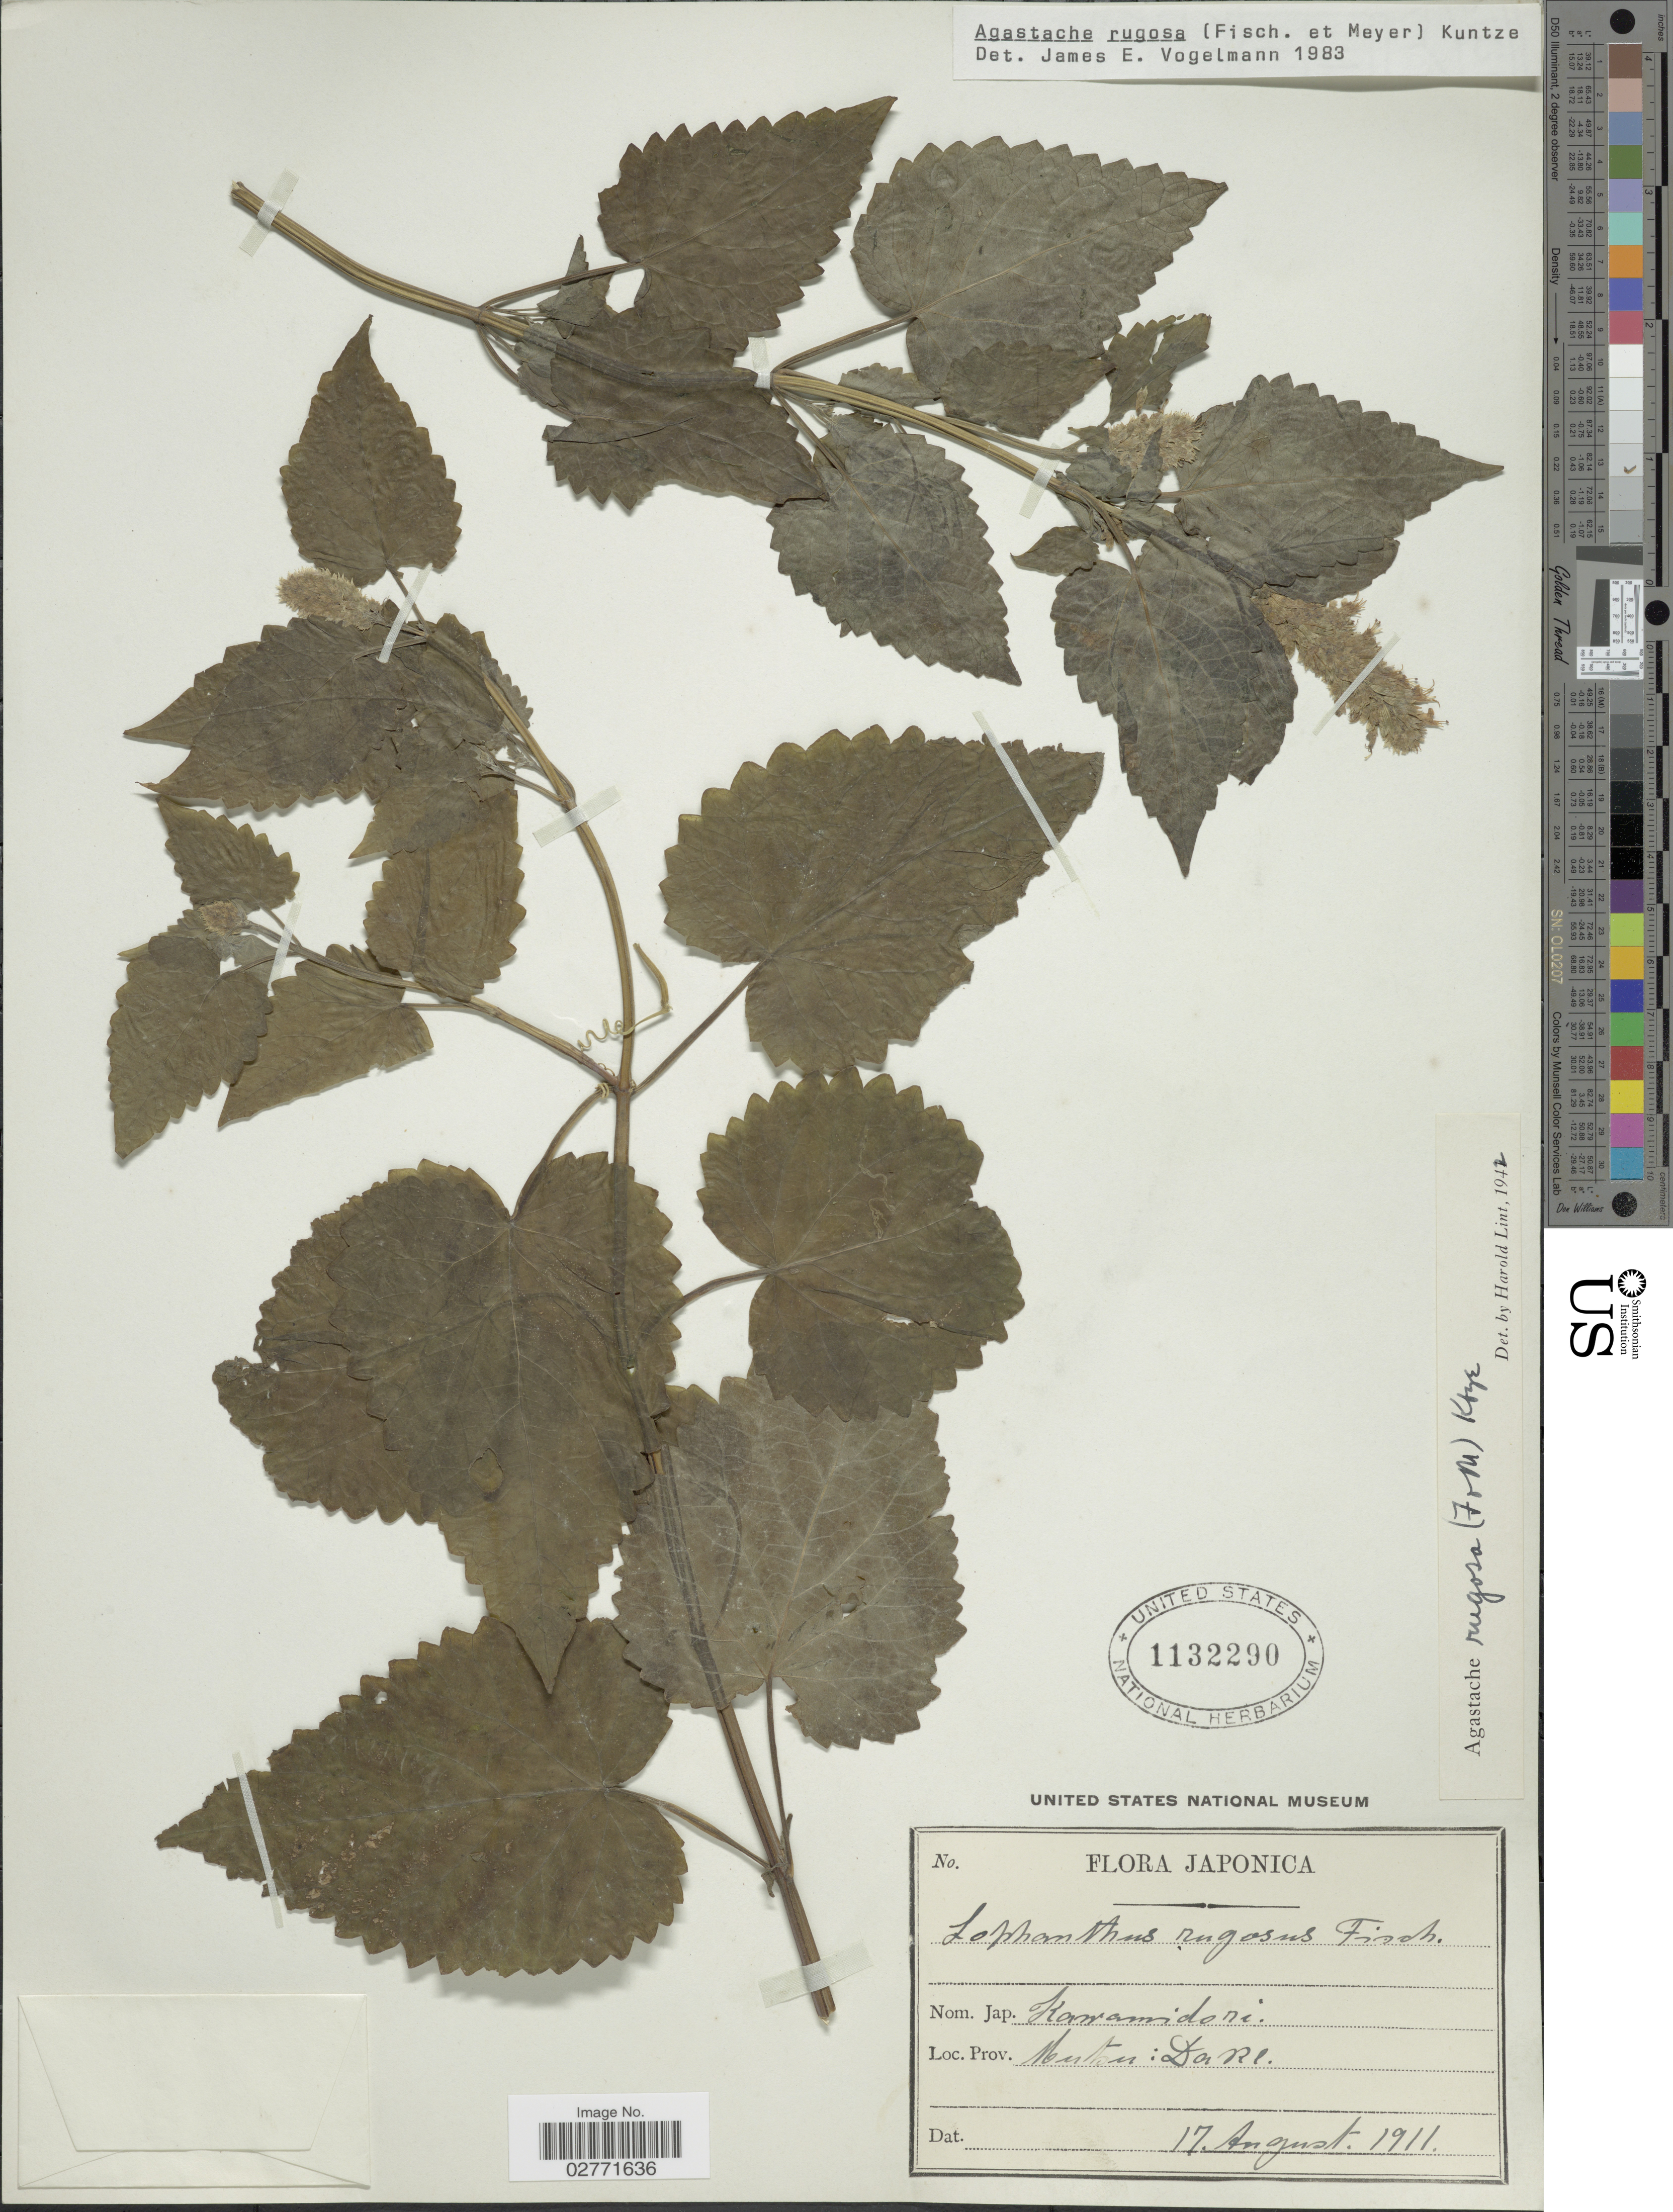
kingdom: Plantae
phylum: Tracheophyta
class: Magnoliopsida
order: Lamiales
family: Lamiaceae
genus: Agastache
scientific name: Agastache rugosa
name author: (Fisch. & C.A. Mey.) Kuntze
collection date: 1911-08-17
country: Japan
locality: Mutsu: Dare.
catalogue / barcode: US 1132290